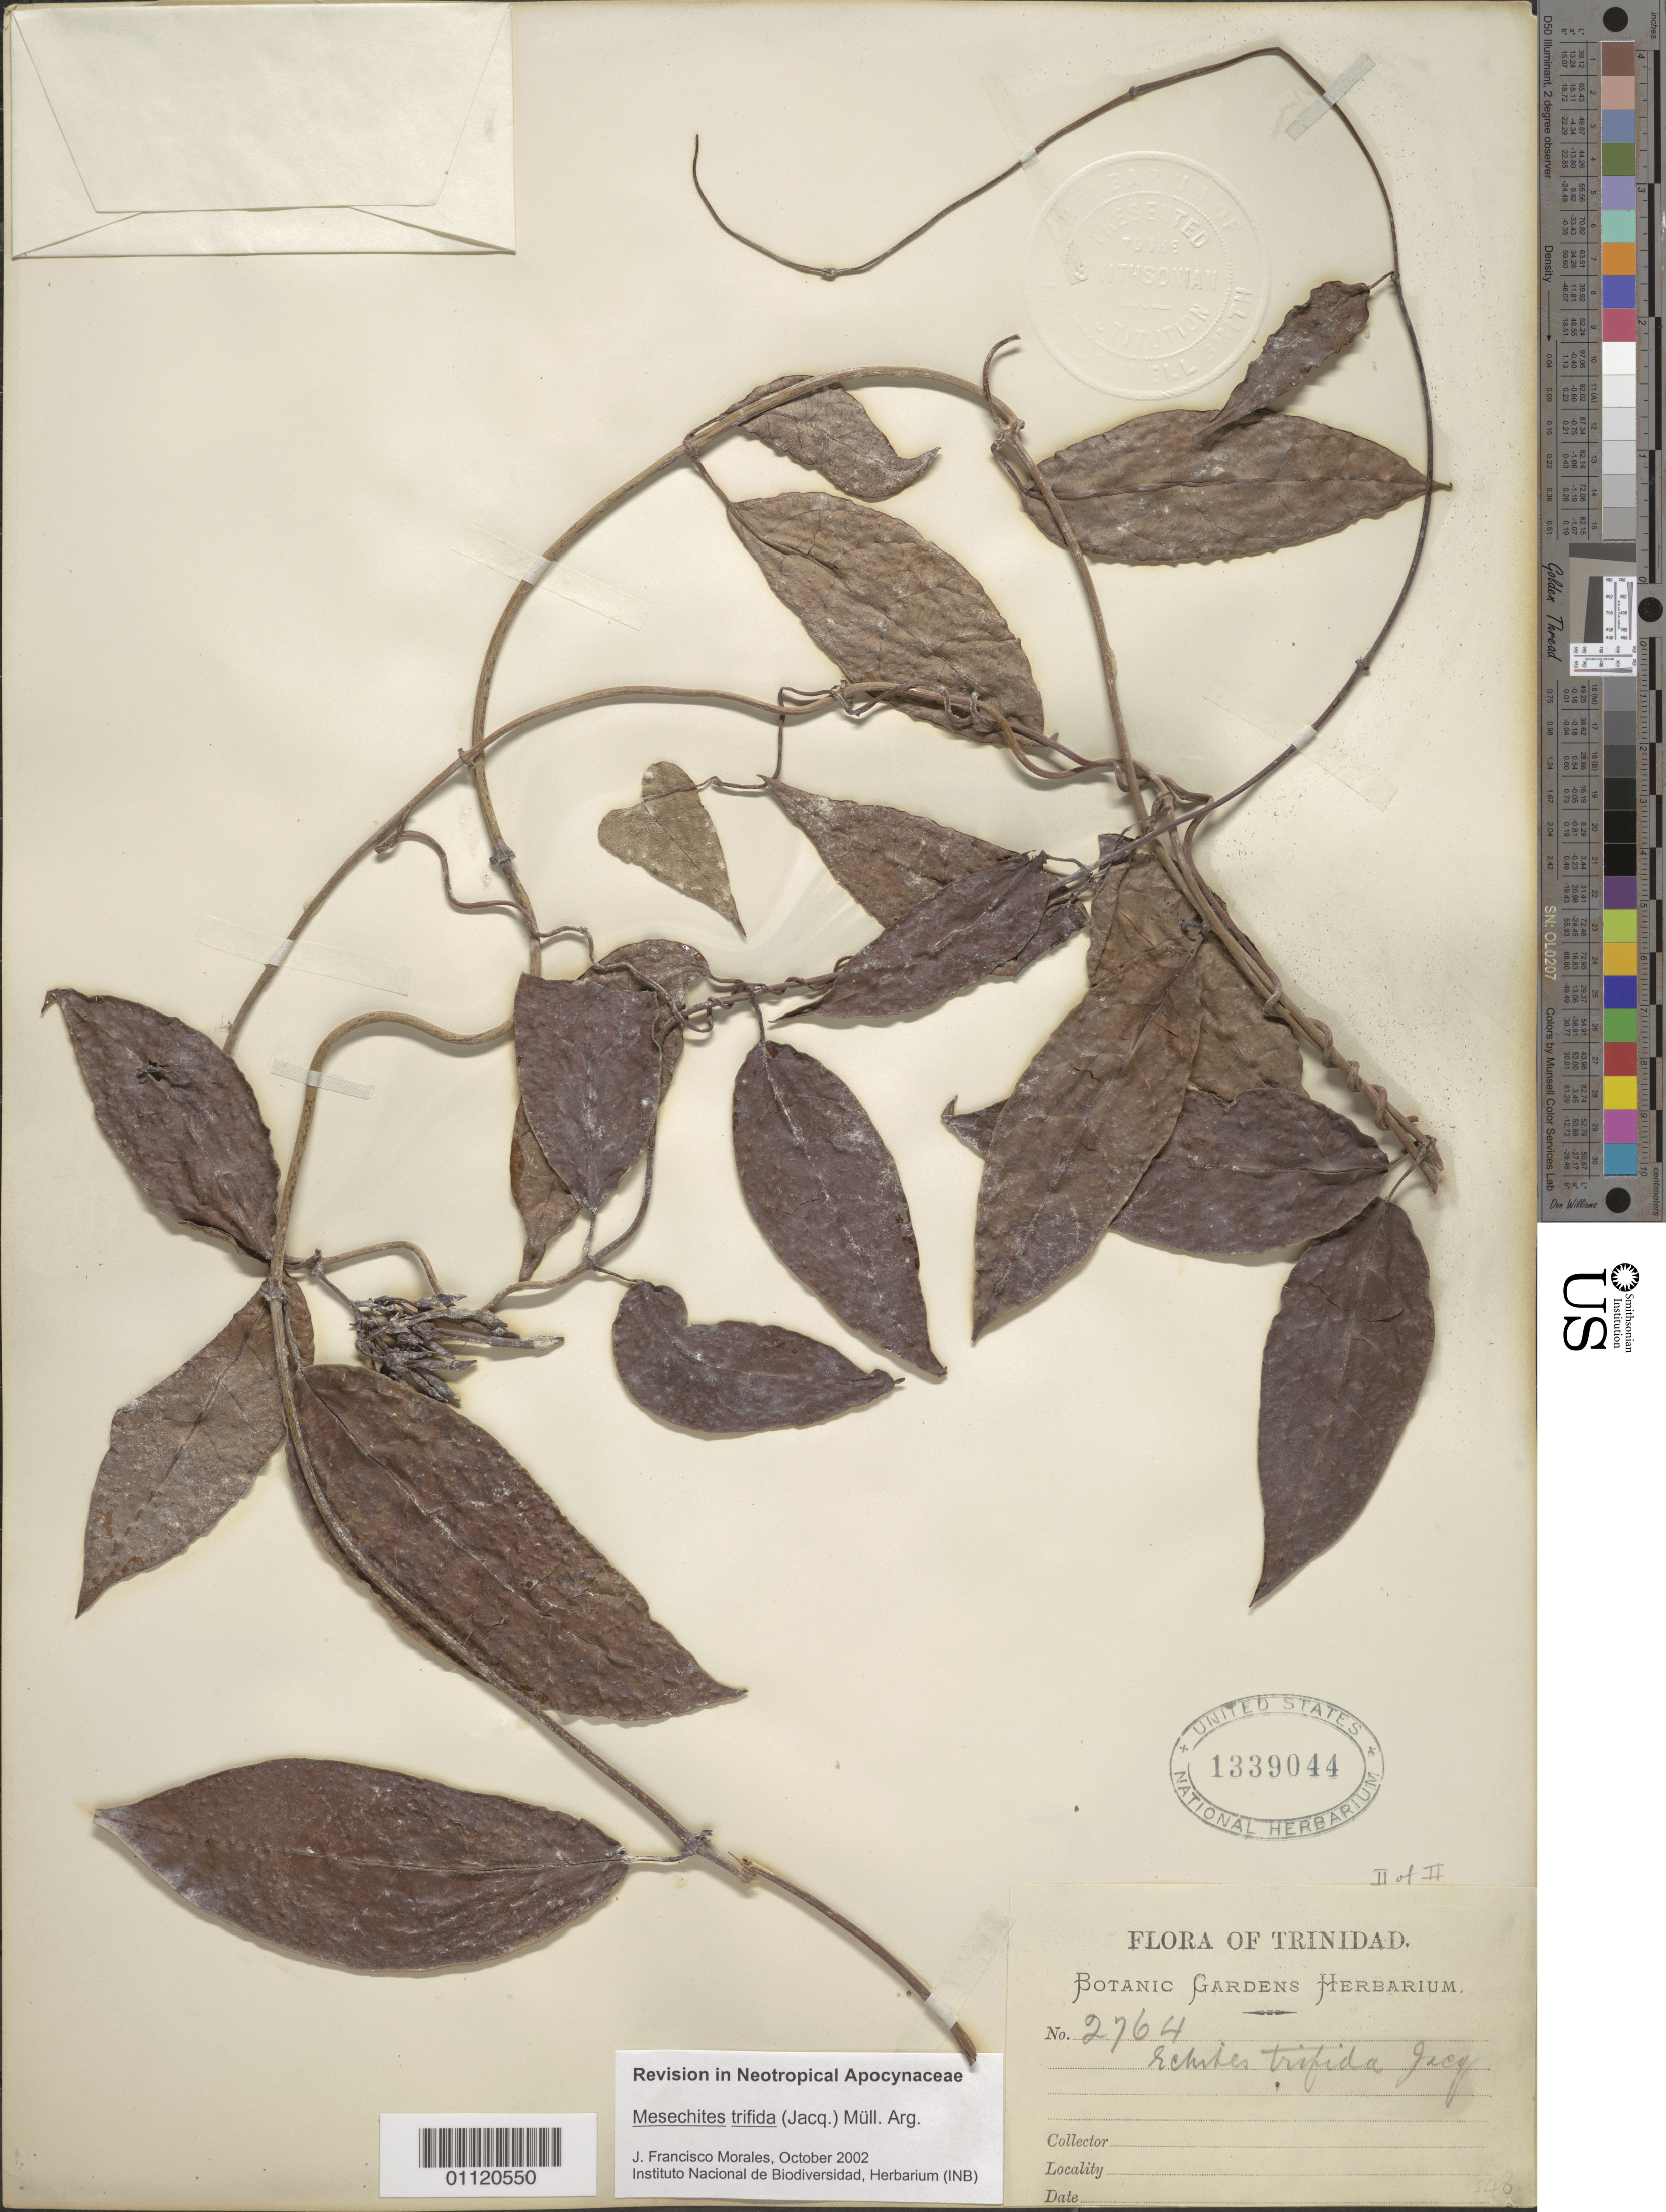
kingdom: Plantae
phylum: Tracheophyta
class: Magnoliopsida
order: Gentianales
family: Apocynaceae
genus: Mesechites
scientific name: Mesechites trifidus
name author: (Jacq.) Müll. Arg.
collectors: Botanic Gardens Herbarium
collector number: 2764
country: Trinidad and Tobago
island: Trinidad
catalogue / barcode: US 1339044